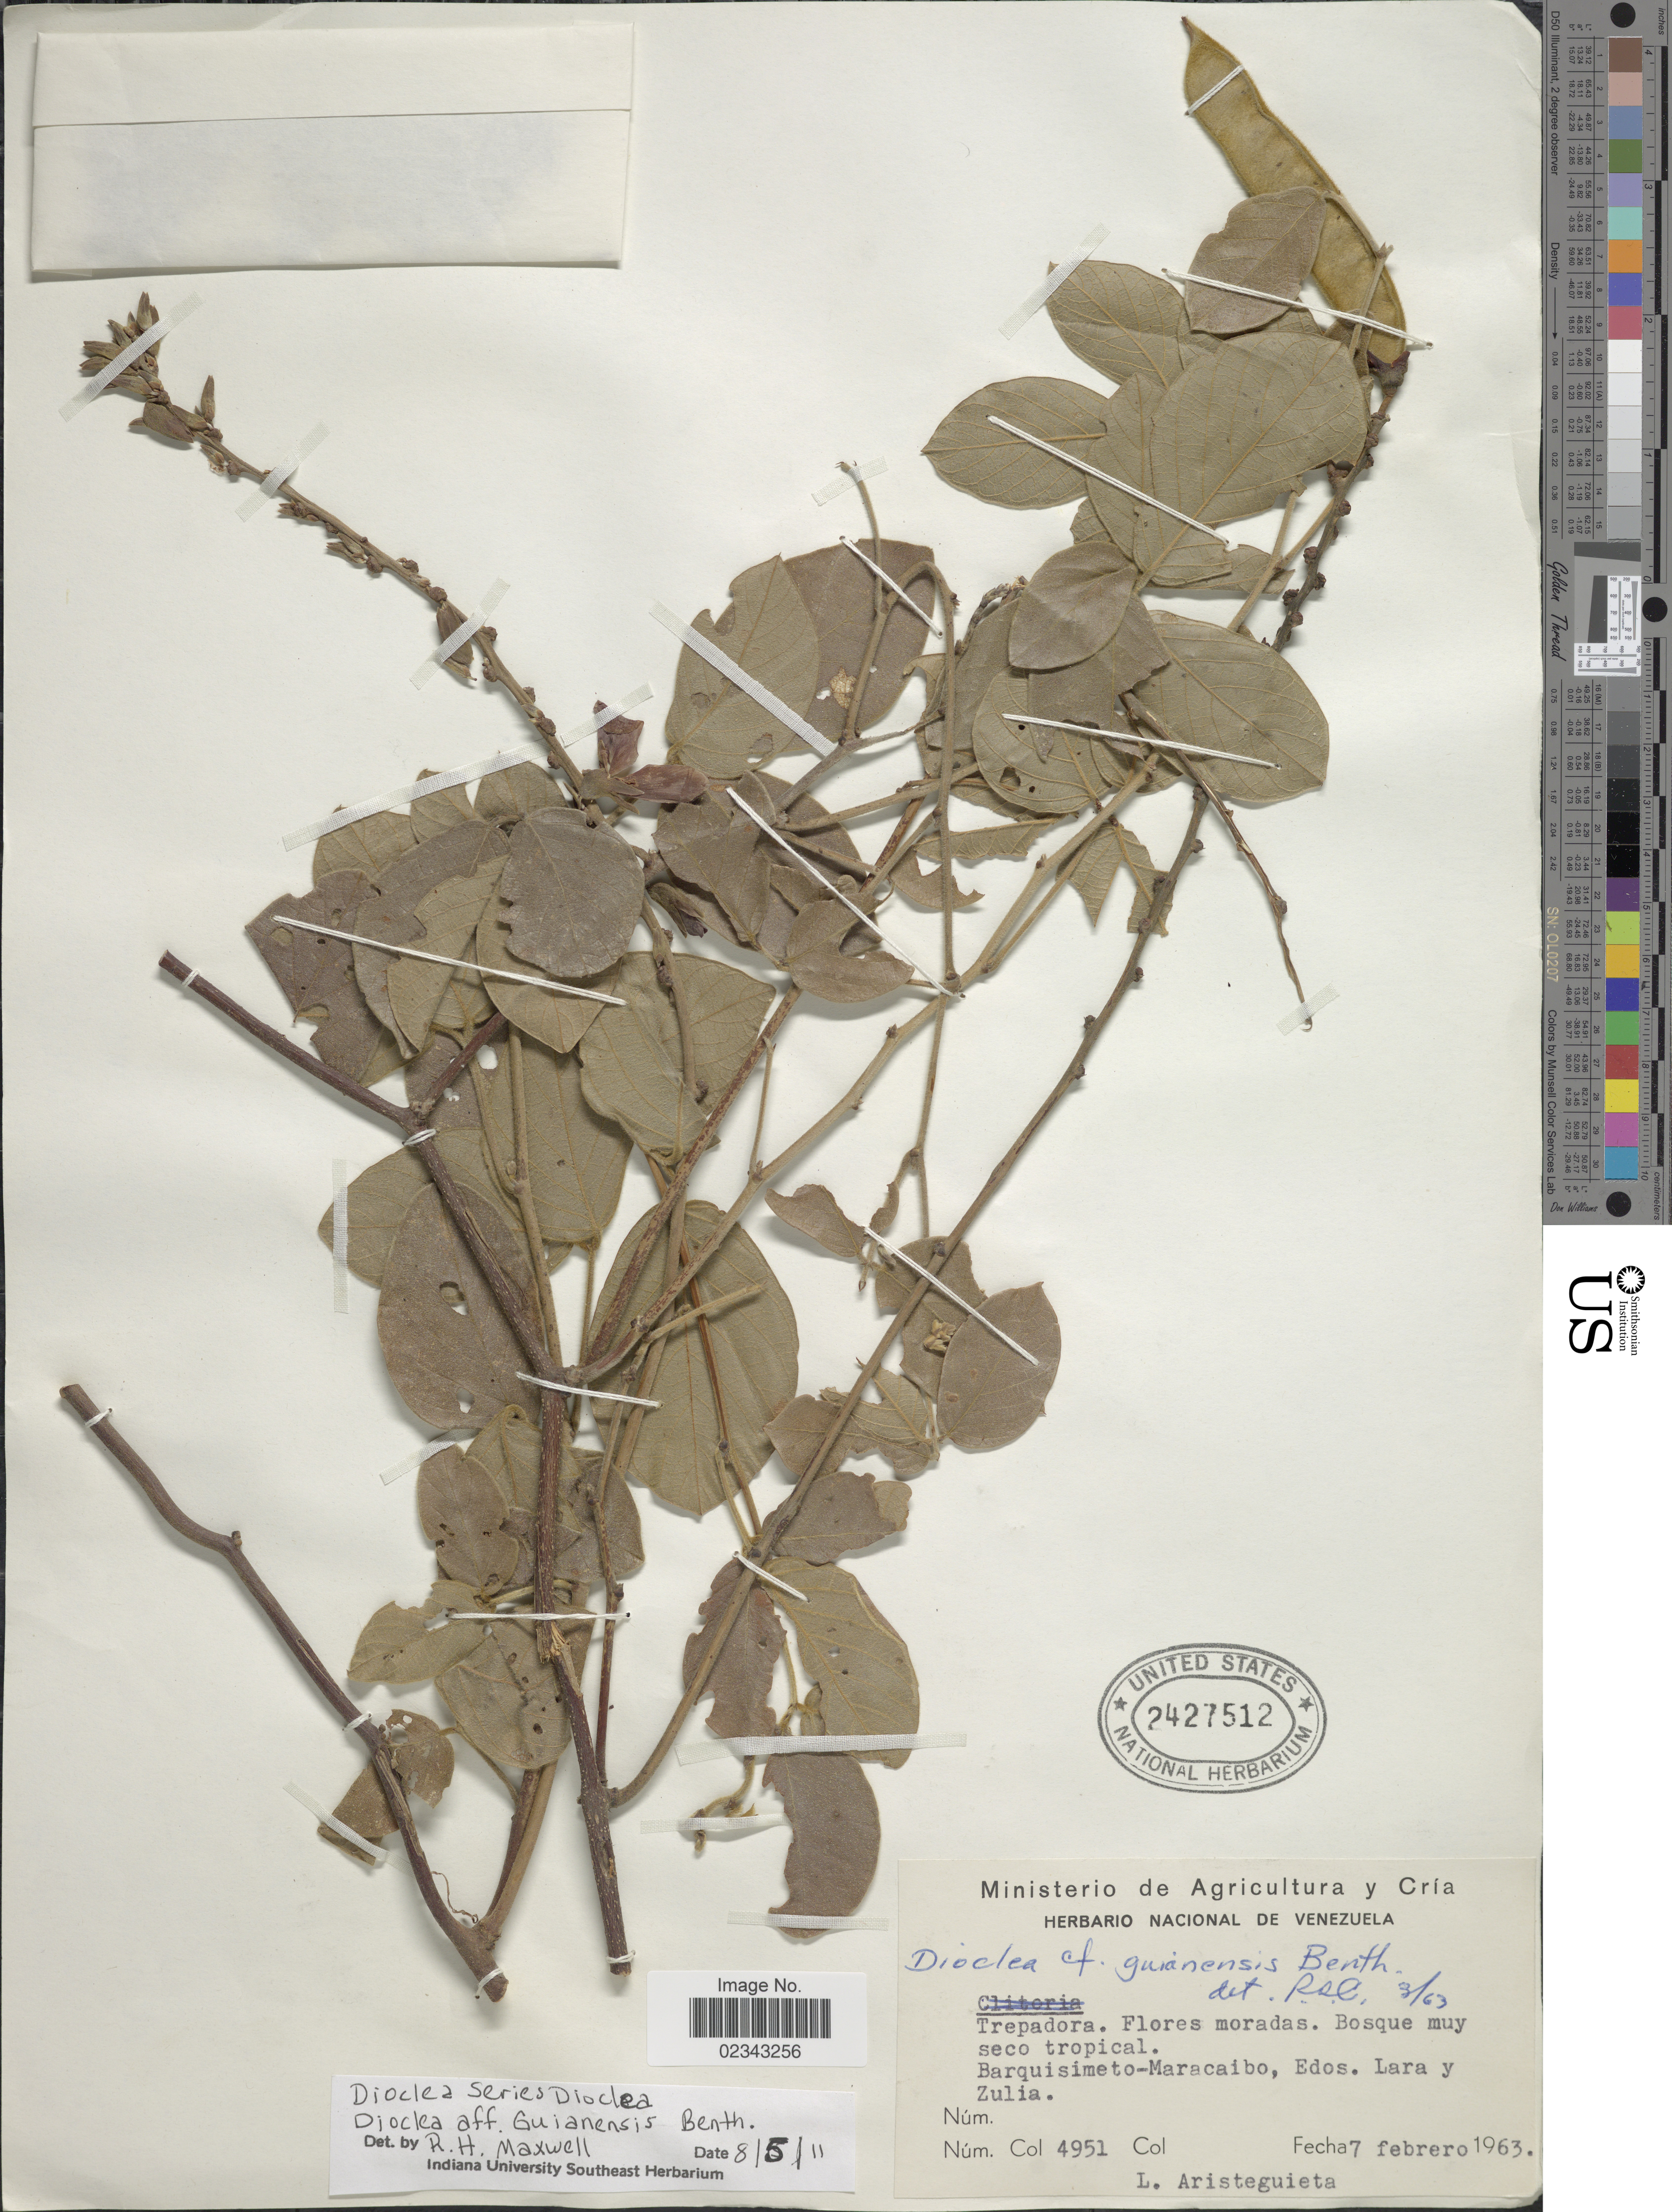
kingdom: Plantae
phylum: Tracheophyta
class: Magnoliopsida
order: Fabales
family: Fabaceae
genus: Dioclea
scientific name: Dioclea guianensis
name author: Benth.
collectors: L. Aristeguieta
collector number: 4951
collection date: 1963-02-07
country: Venezuela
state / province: Zulia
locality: Bosque muy seco tropical. Barquisimeto-Maracaibo, Edos. Lara y Zulia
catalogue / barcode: US 2427512